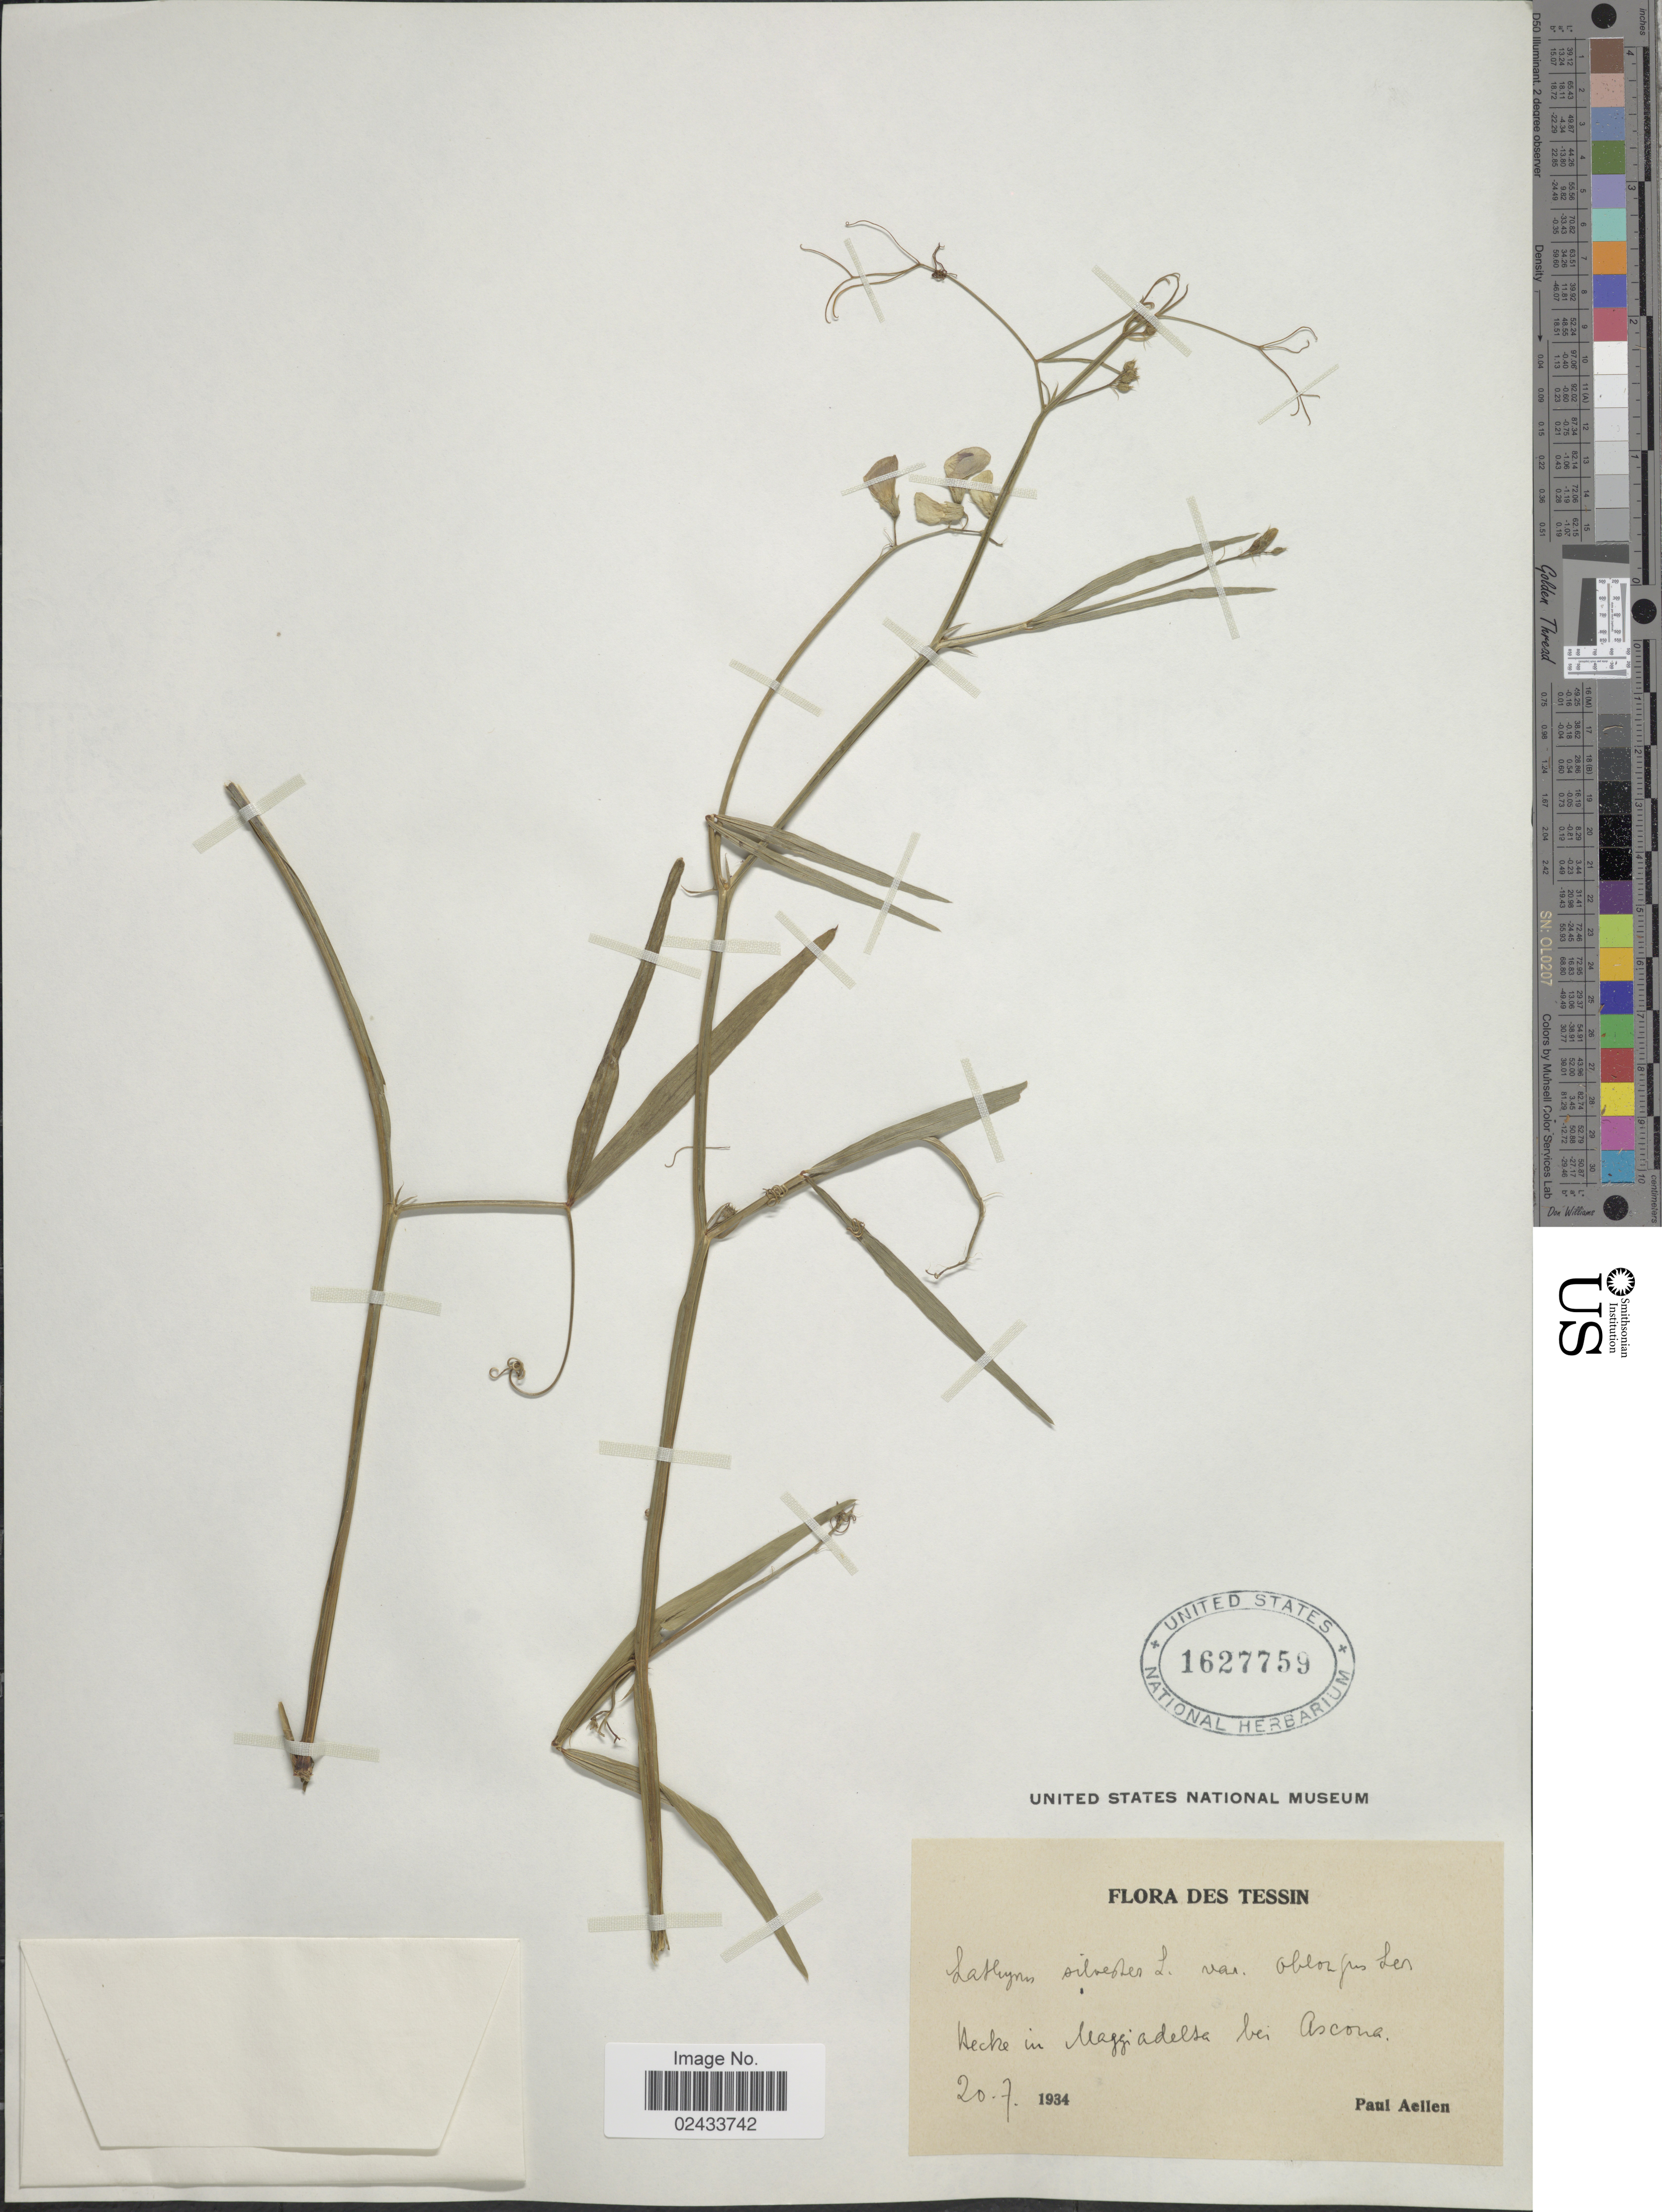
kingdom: Plantae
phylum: Tracheophyta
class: Magnoliopsida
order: Fabales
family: Fabaceae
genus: Lathyrus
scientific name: Lathyrus sylvestris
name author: L.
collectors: P. Aellen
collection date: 1934-07-20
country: Switzerland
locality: Des Tessin, Aecke in Maggiadelta bei Ascona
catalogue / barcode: US 1627759